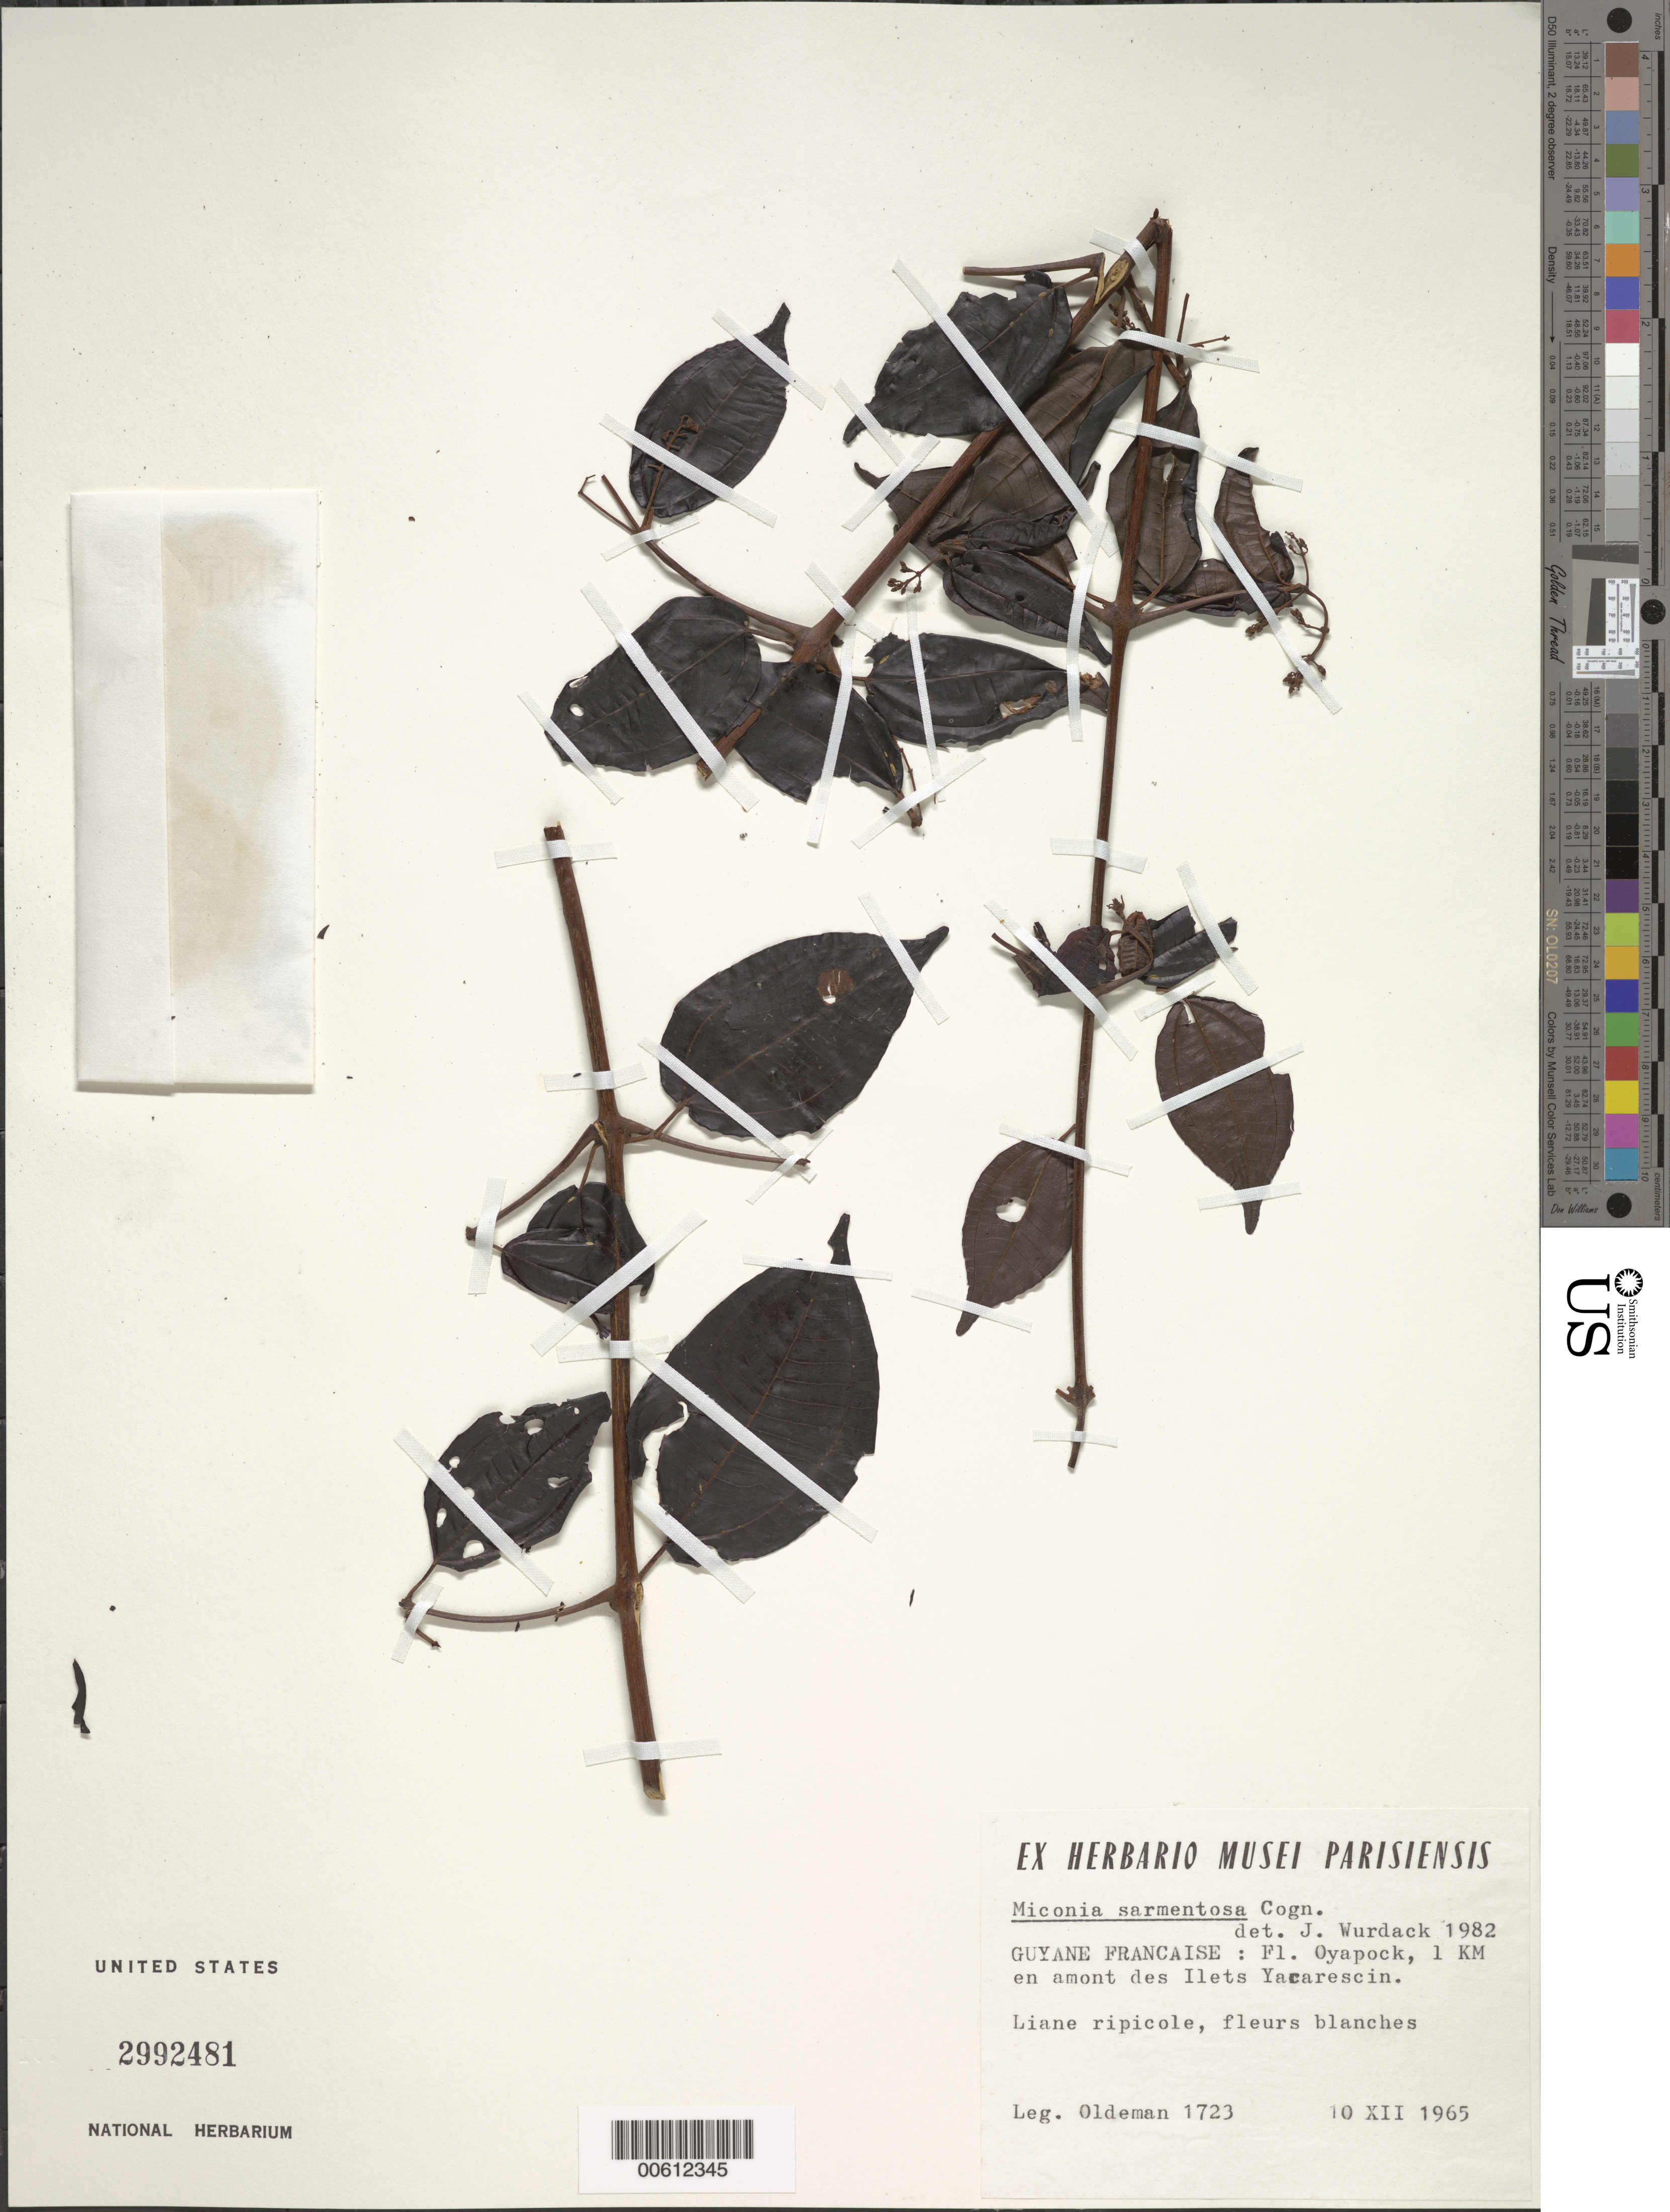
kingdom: Plantae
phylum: Tracheophyta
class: Magnoliopsida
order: Myrtales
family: Melastomataceae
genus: Miconia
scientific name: Miconia sarmentosa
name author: Cogn.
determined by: Wurdack, John J., (US), US (UNITED STATES)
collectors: R. Oldeman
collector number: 1723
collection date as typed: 10-Dec-65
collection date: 1965-12-10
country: French Guiana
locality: Rivière Oyapock, 1 km from Ilets Yacarescin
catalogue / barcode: US 2992481